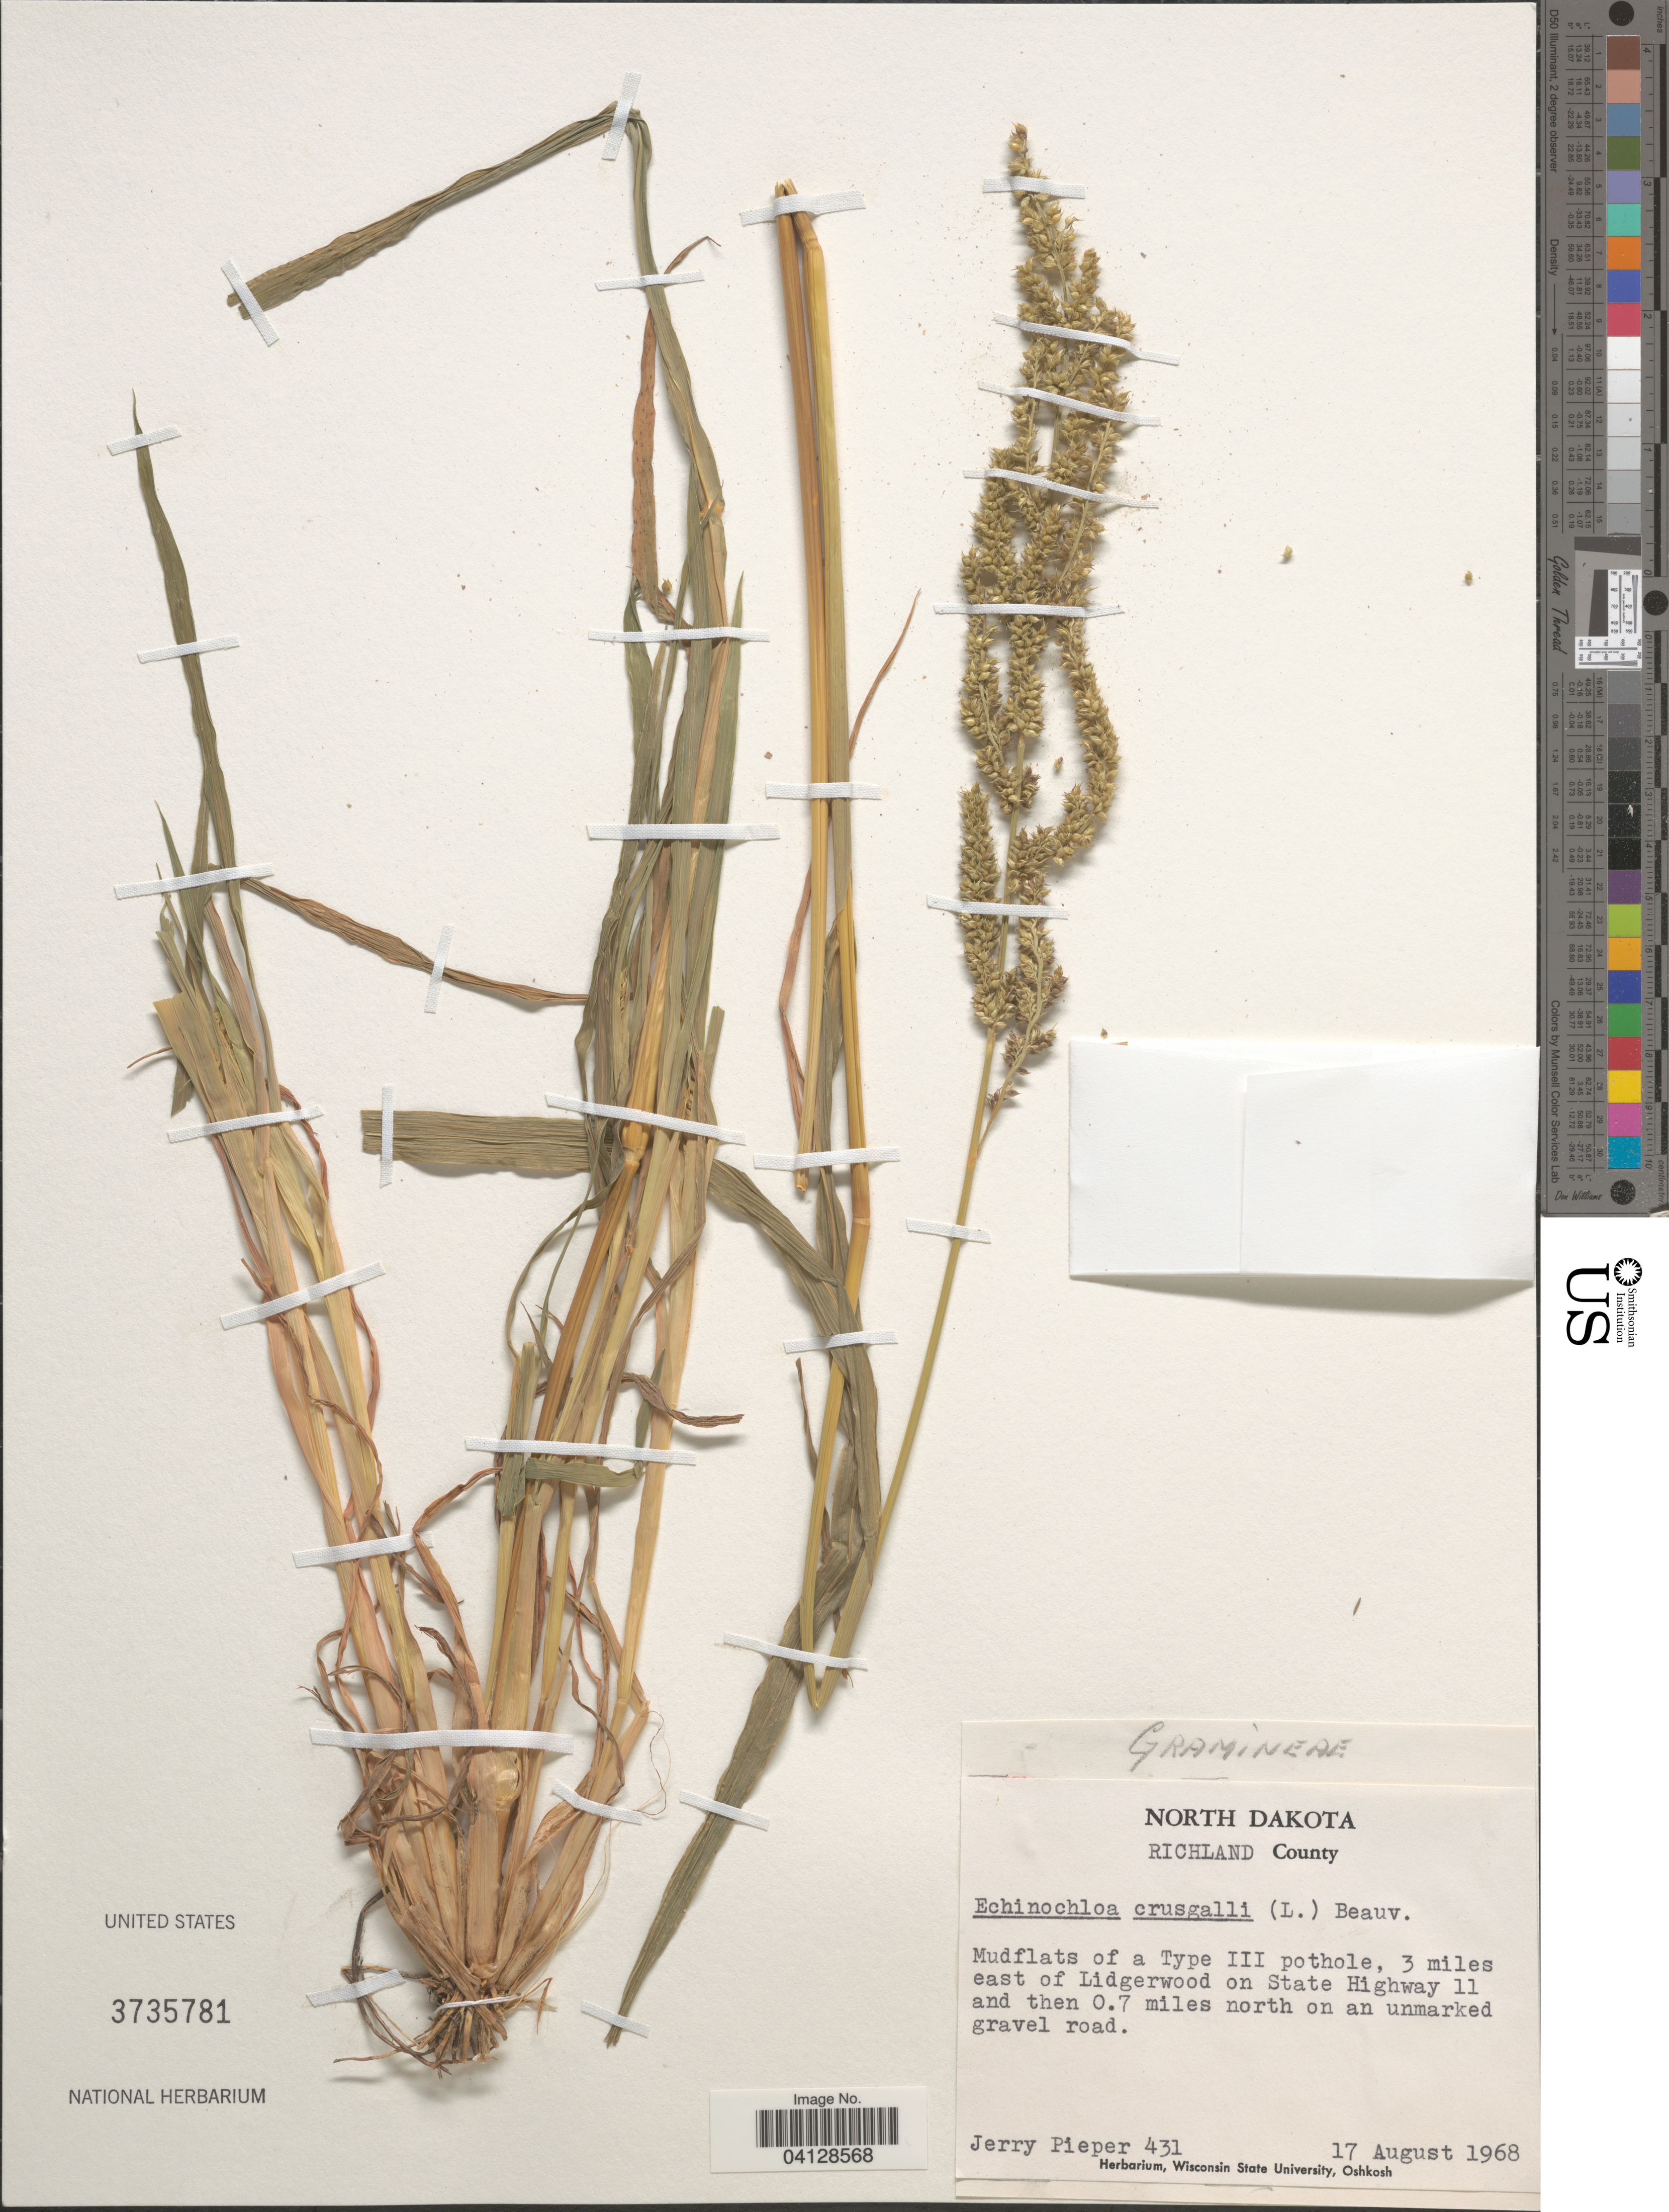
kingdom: Plantae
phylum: Tracheophyta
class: Liliopsida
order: Poales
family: Poaceae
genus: Echinochloa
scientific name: Echinochloa crus-galli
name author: (L.) P. Beauv.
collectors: J. Pieper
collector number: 431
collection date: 1968-08-17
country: United States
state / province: North Dakota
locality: Richland County. Mudflats of a Type III pothole, 3 miles east of Lidgerwood on State Highway 11 and then 0.7 miles north on an unmarked gravel road.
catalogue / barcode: US 3735781